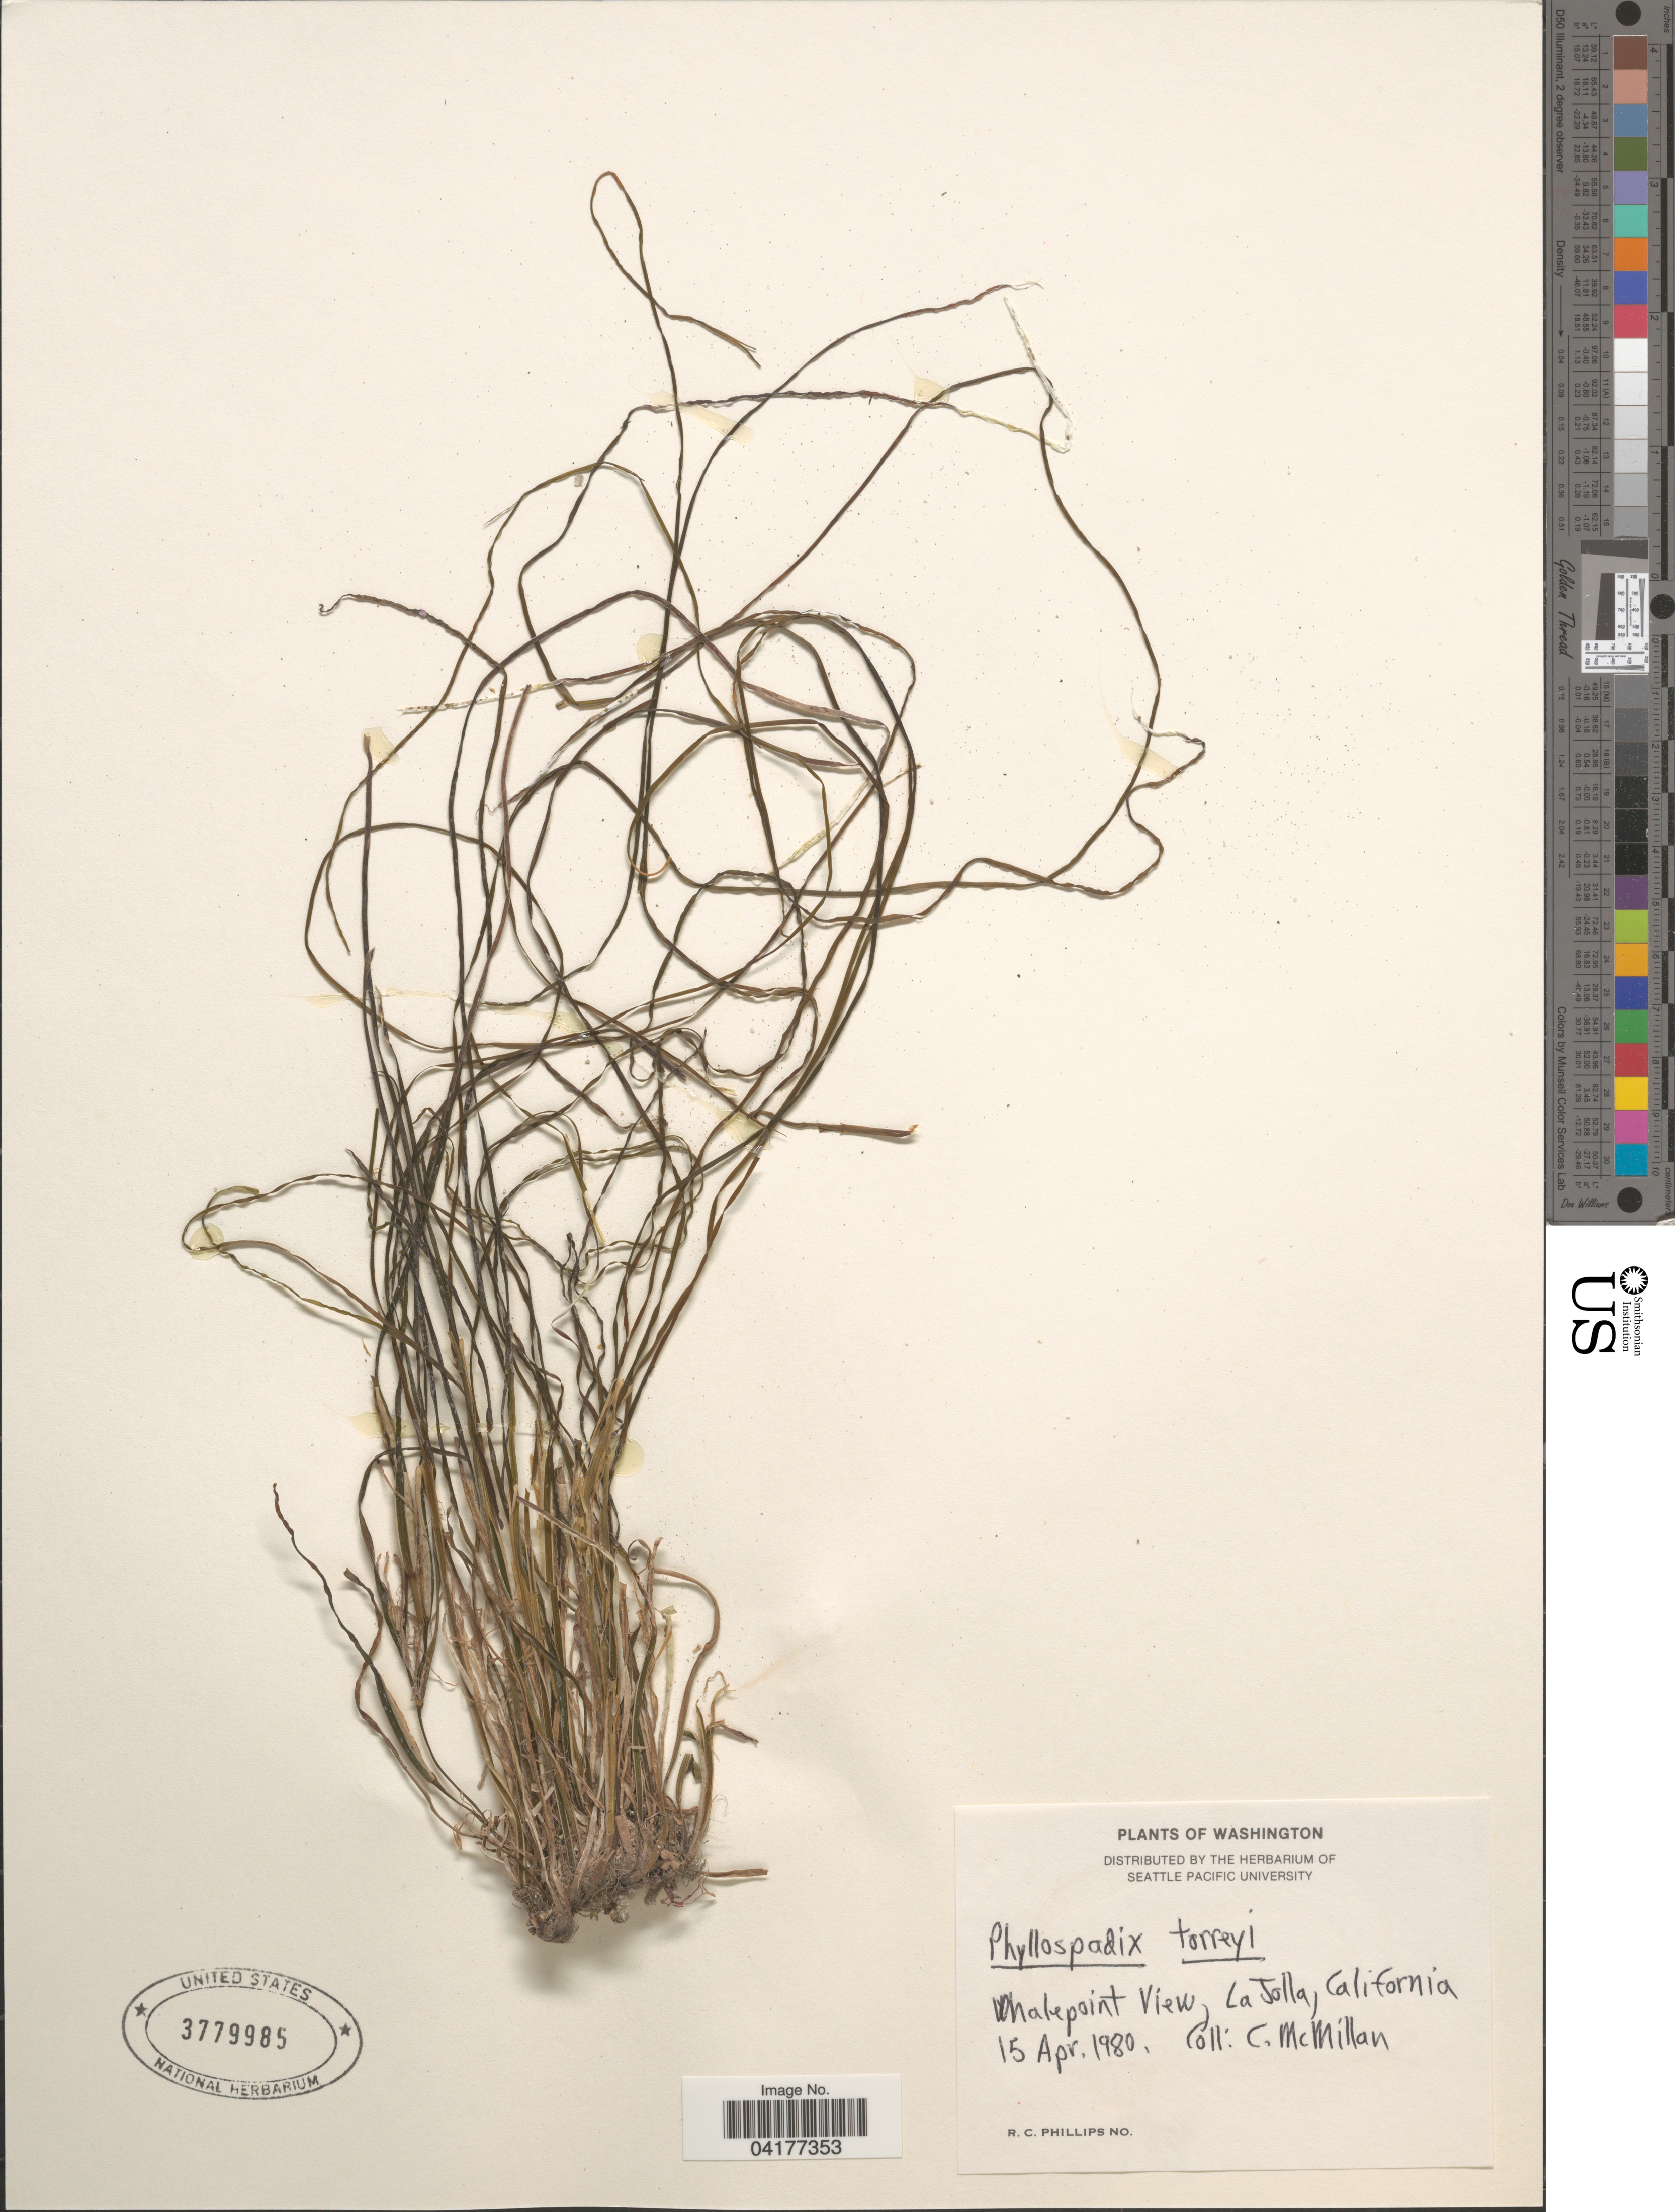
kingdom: Plantae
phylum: Tracheophyta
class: Liliopsida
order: Alismatales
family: Zosteraceae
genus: Phyllospadix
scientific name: Phyllospadix torreyi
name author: S. Watson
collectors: C. McMillan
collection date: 1980-04-15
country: United States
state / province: California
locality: Whalepoint View, La Jolla.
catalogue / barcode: US 3779985